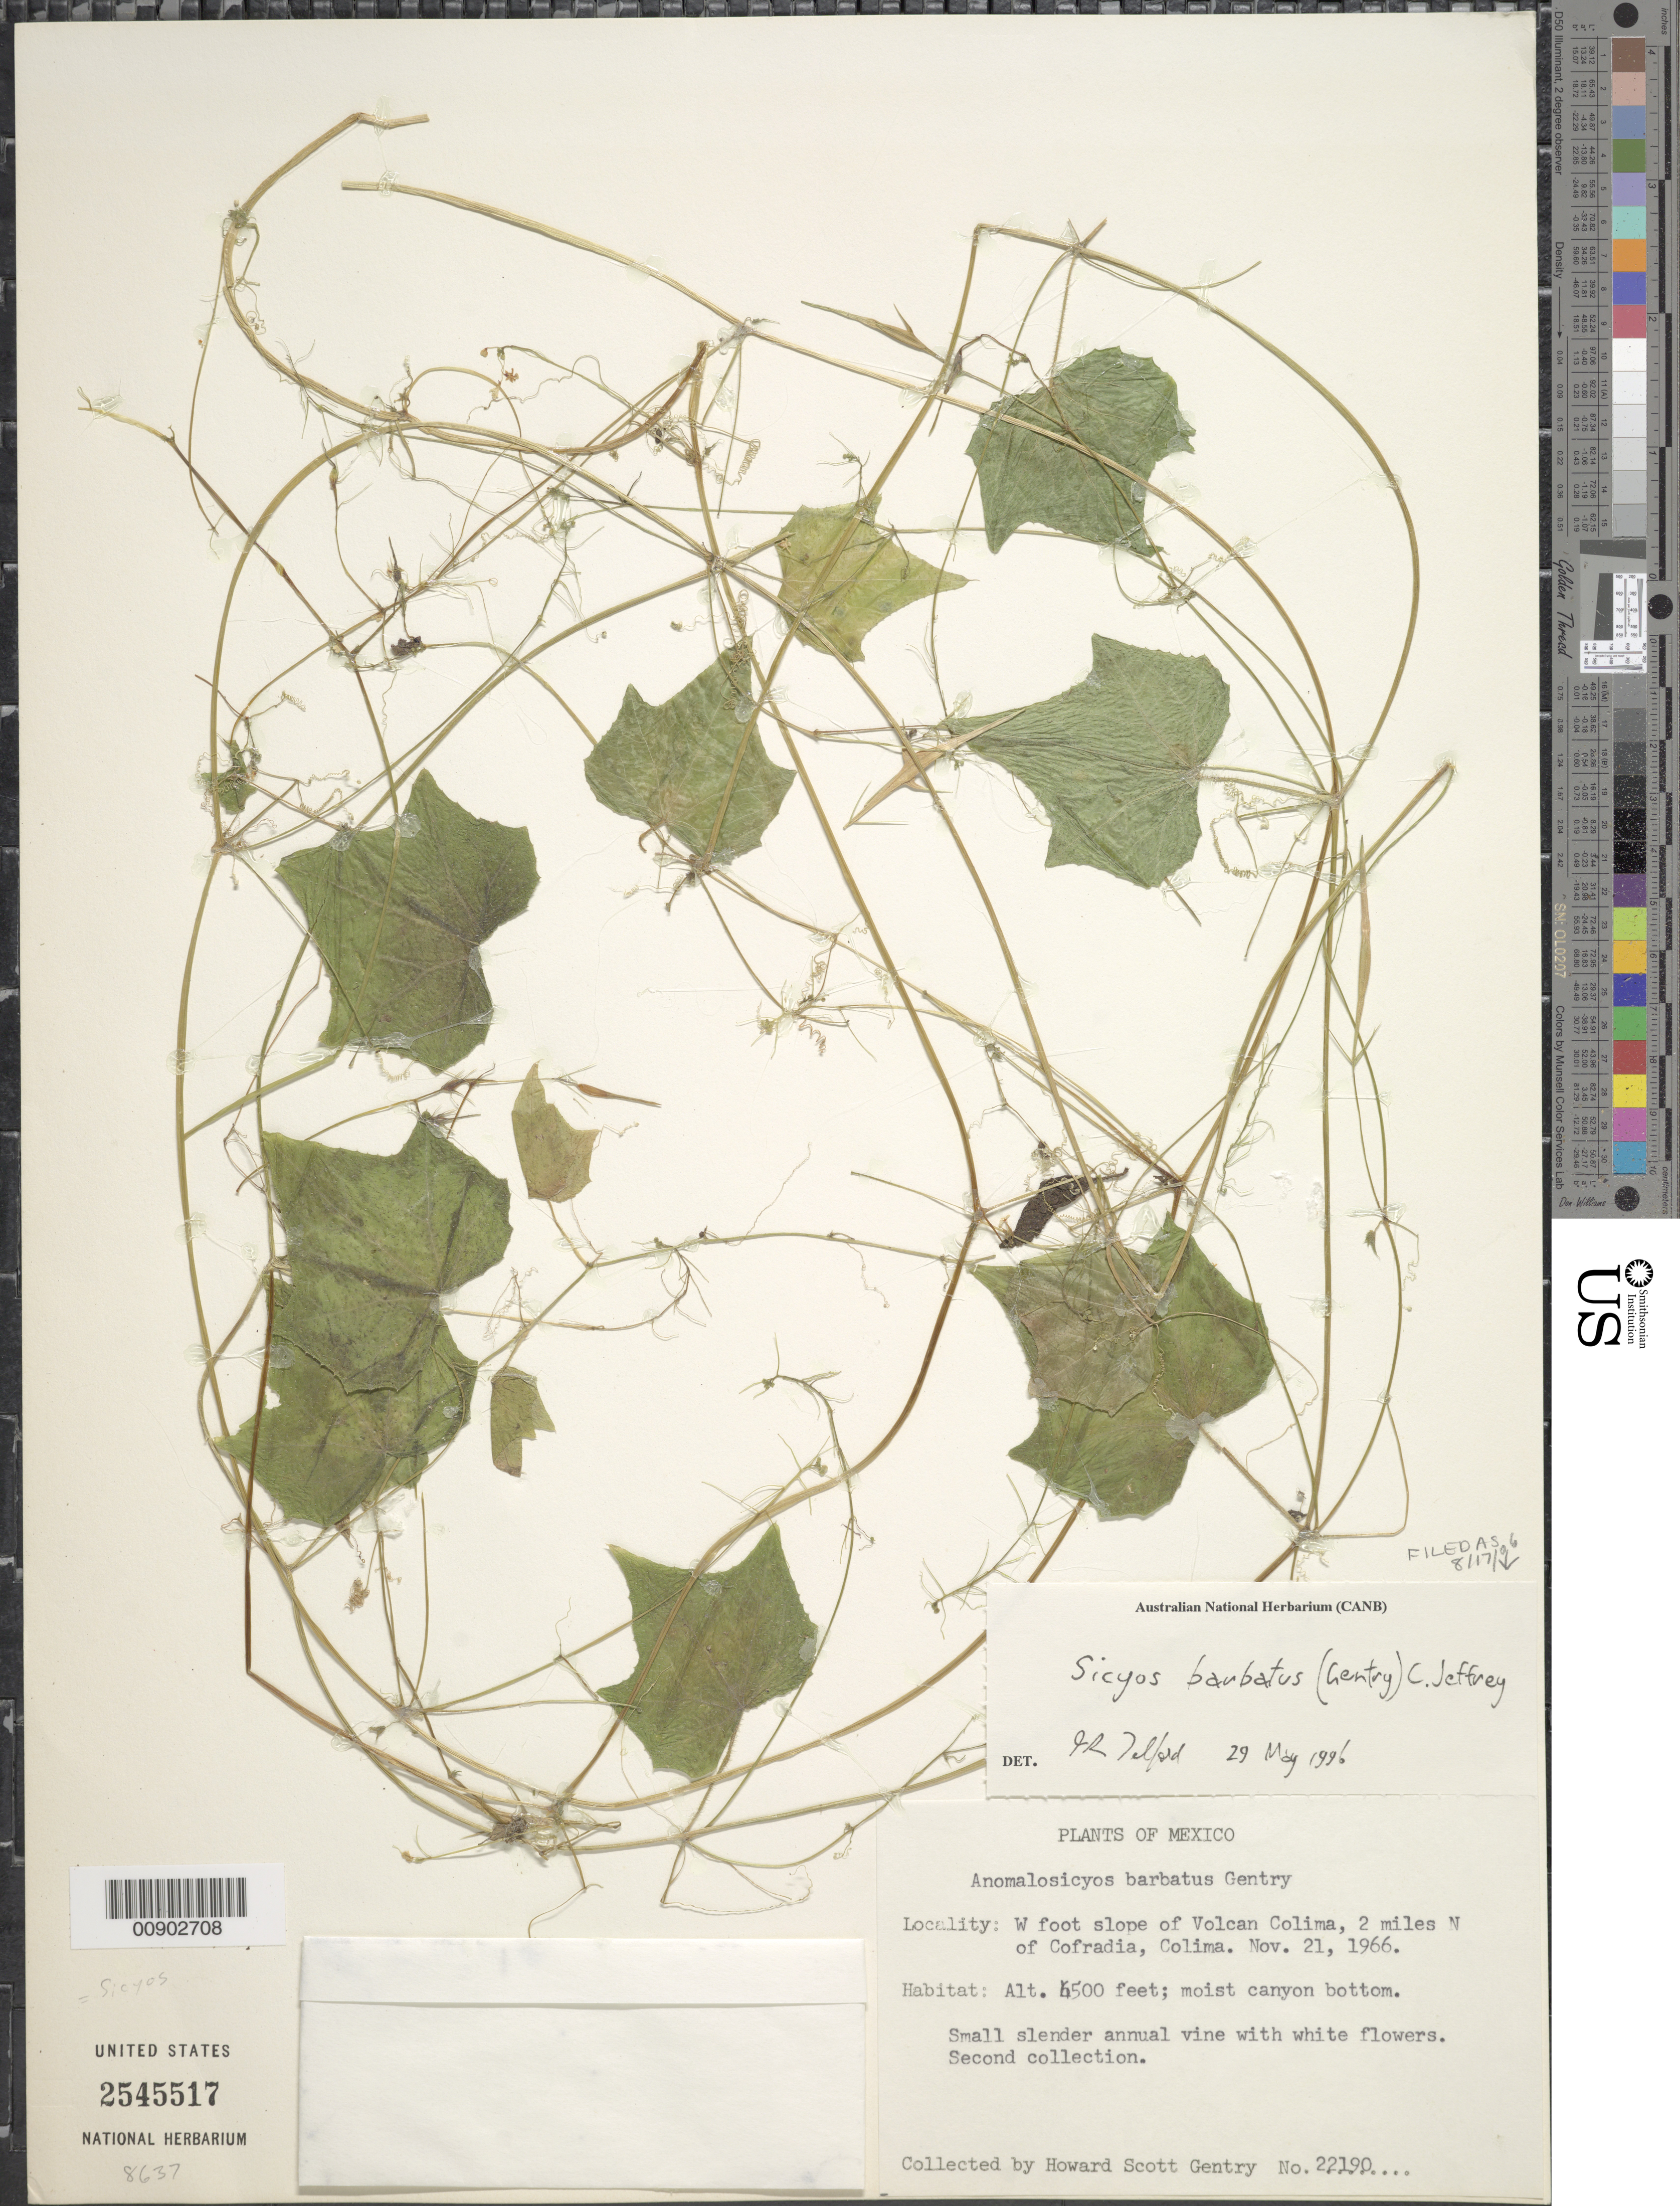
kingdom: Plantae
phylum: Tracheophyta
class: Magnoliopsida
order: Cucurbitales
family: Cucurbitaceae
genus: Sicyos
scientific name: Sicyos barbatus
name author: (Gentry) C. Jeffrey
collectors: H. S. Gentry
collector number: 22190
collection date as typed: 21 Nov 1966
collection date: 1966-11-21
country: Mexico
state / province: Colima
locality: W foot slope of Vocán Colima, 2 miles N of Cofradia, Colima.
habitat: Moist canyon bottom.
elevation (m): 1372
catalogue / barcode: US 2545517